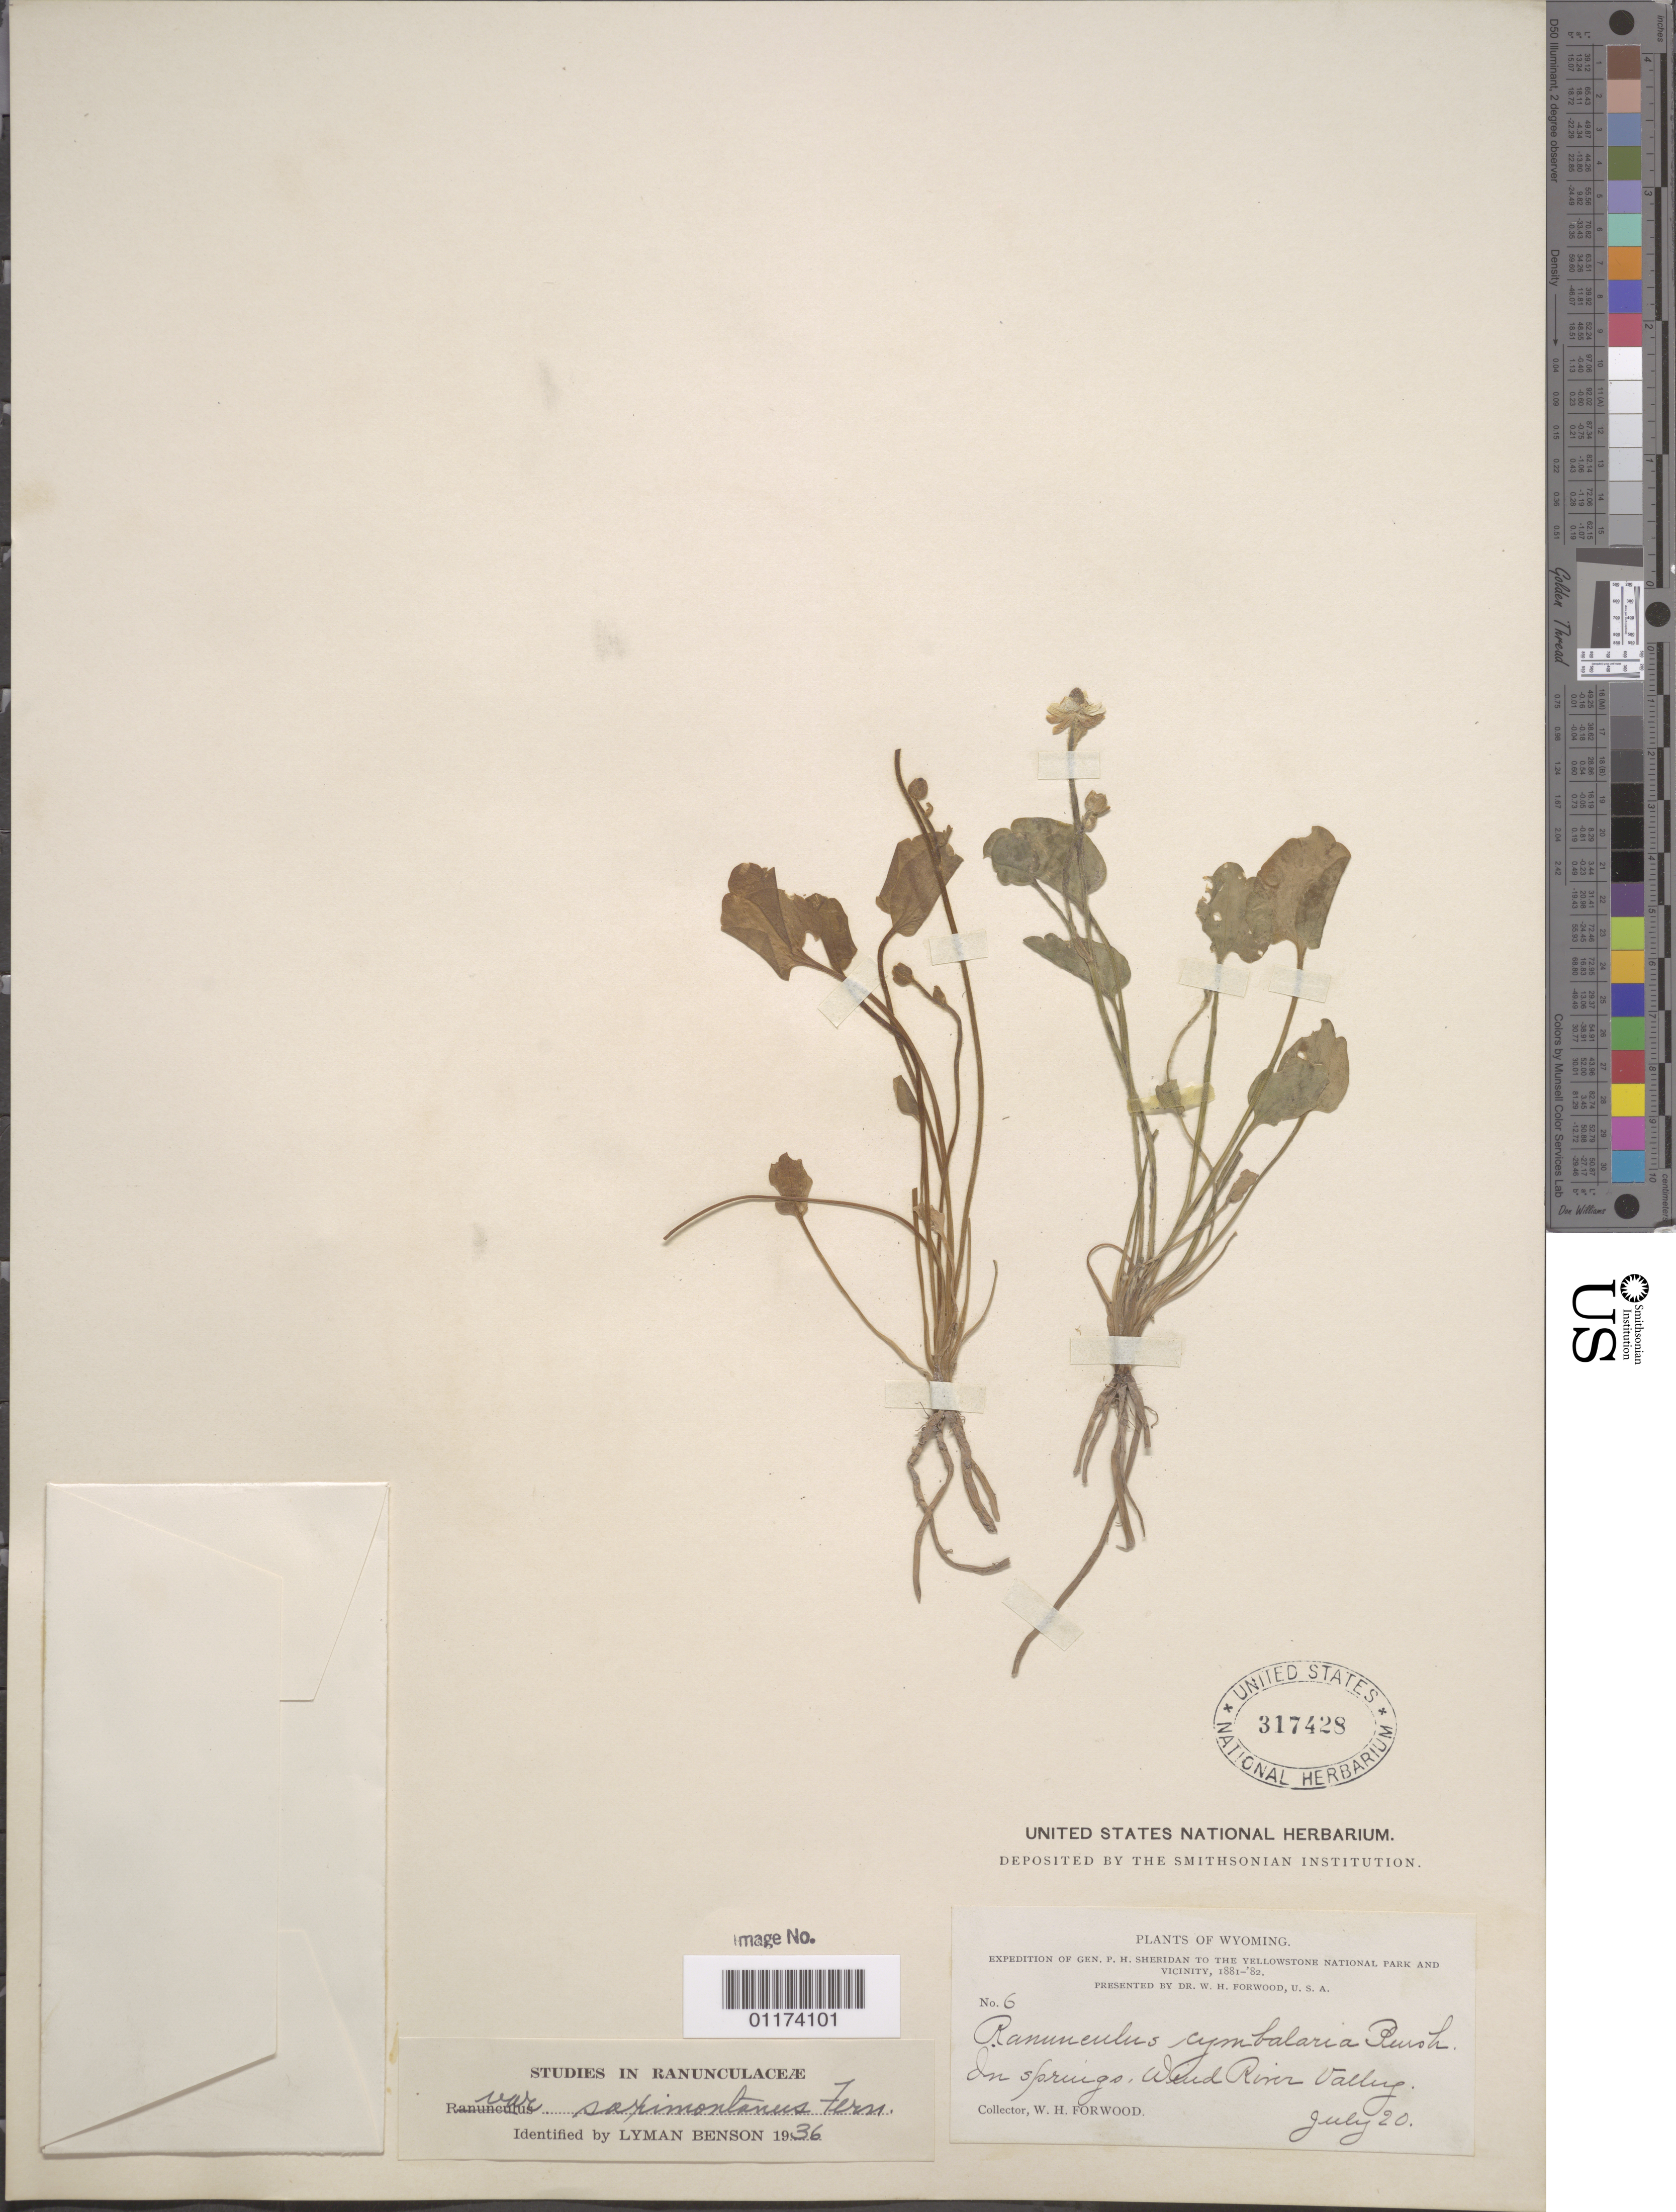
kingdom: Plantae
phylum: Tracheophyta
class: Magnoliopsida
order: Ranunculales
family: Ranunculaceae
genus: Halerpestes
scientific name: Halerpestes cymbalaria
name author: (Pursh) Greene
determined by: Strong, M. T., (US), Smithsonian Institution - National Museum of Natural History (UNITED STATES)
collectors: W. Forwood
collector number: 6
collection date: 1881-07-20 or 1882-07-20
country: United States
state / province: Wyoming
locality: Wind River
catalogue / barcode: US 317428